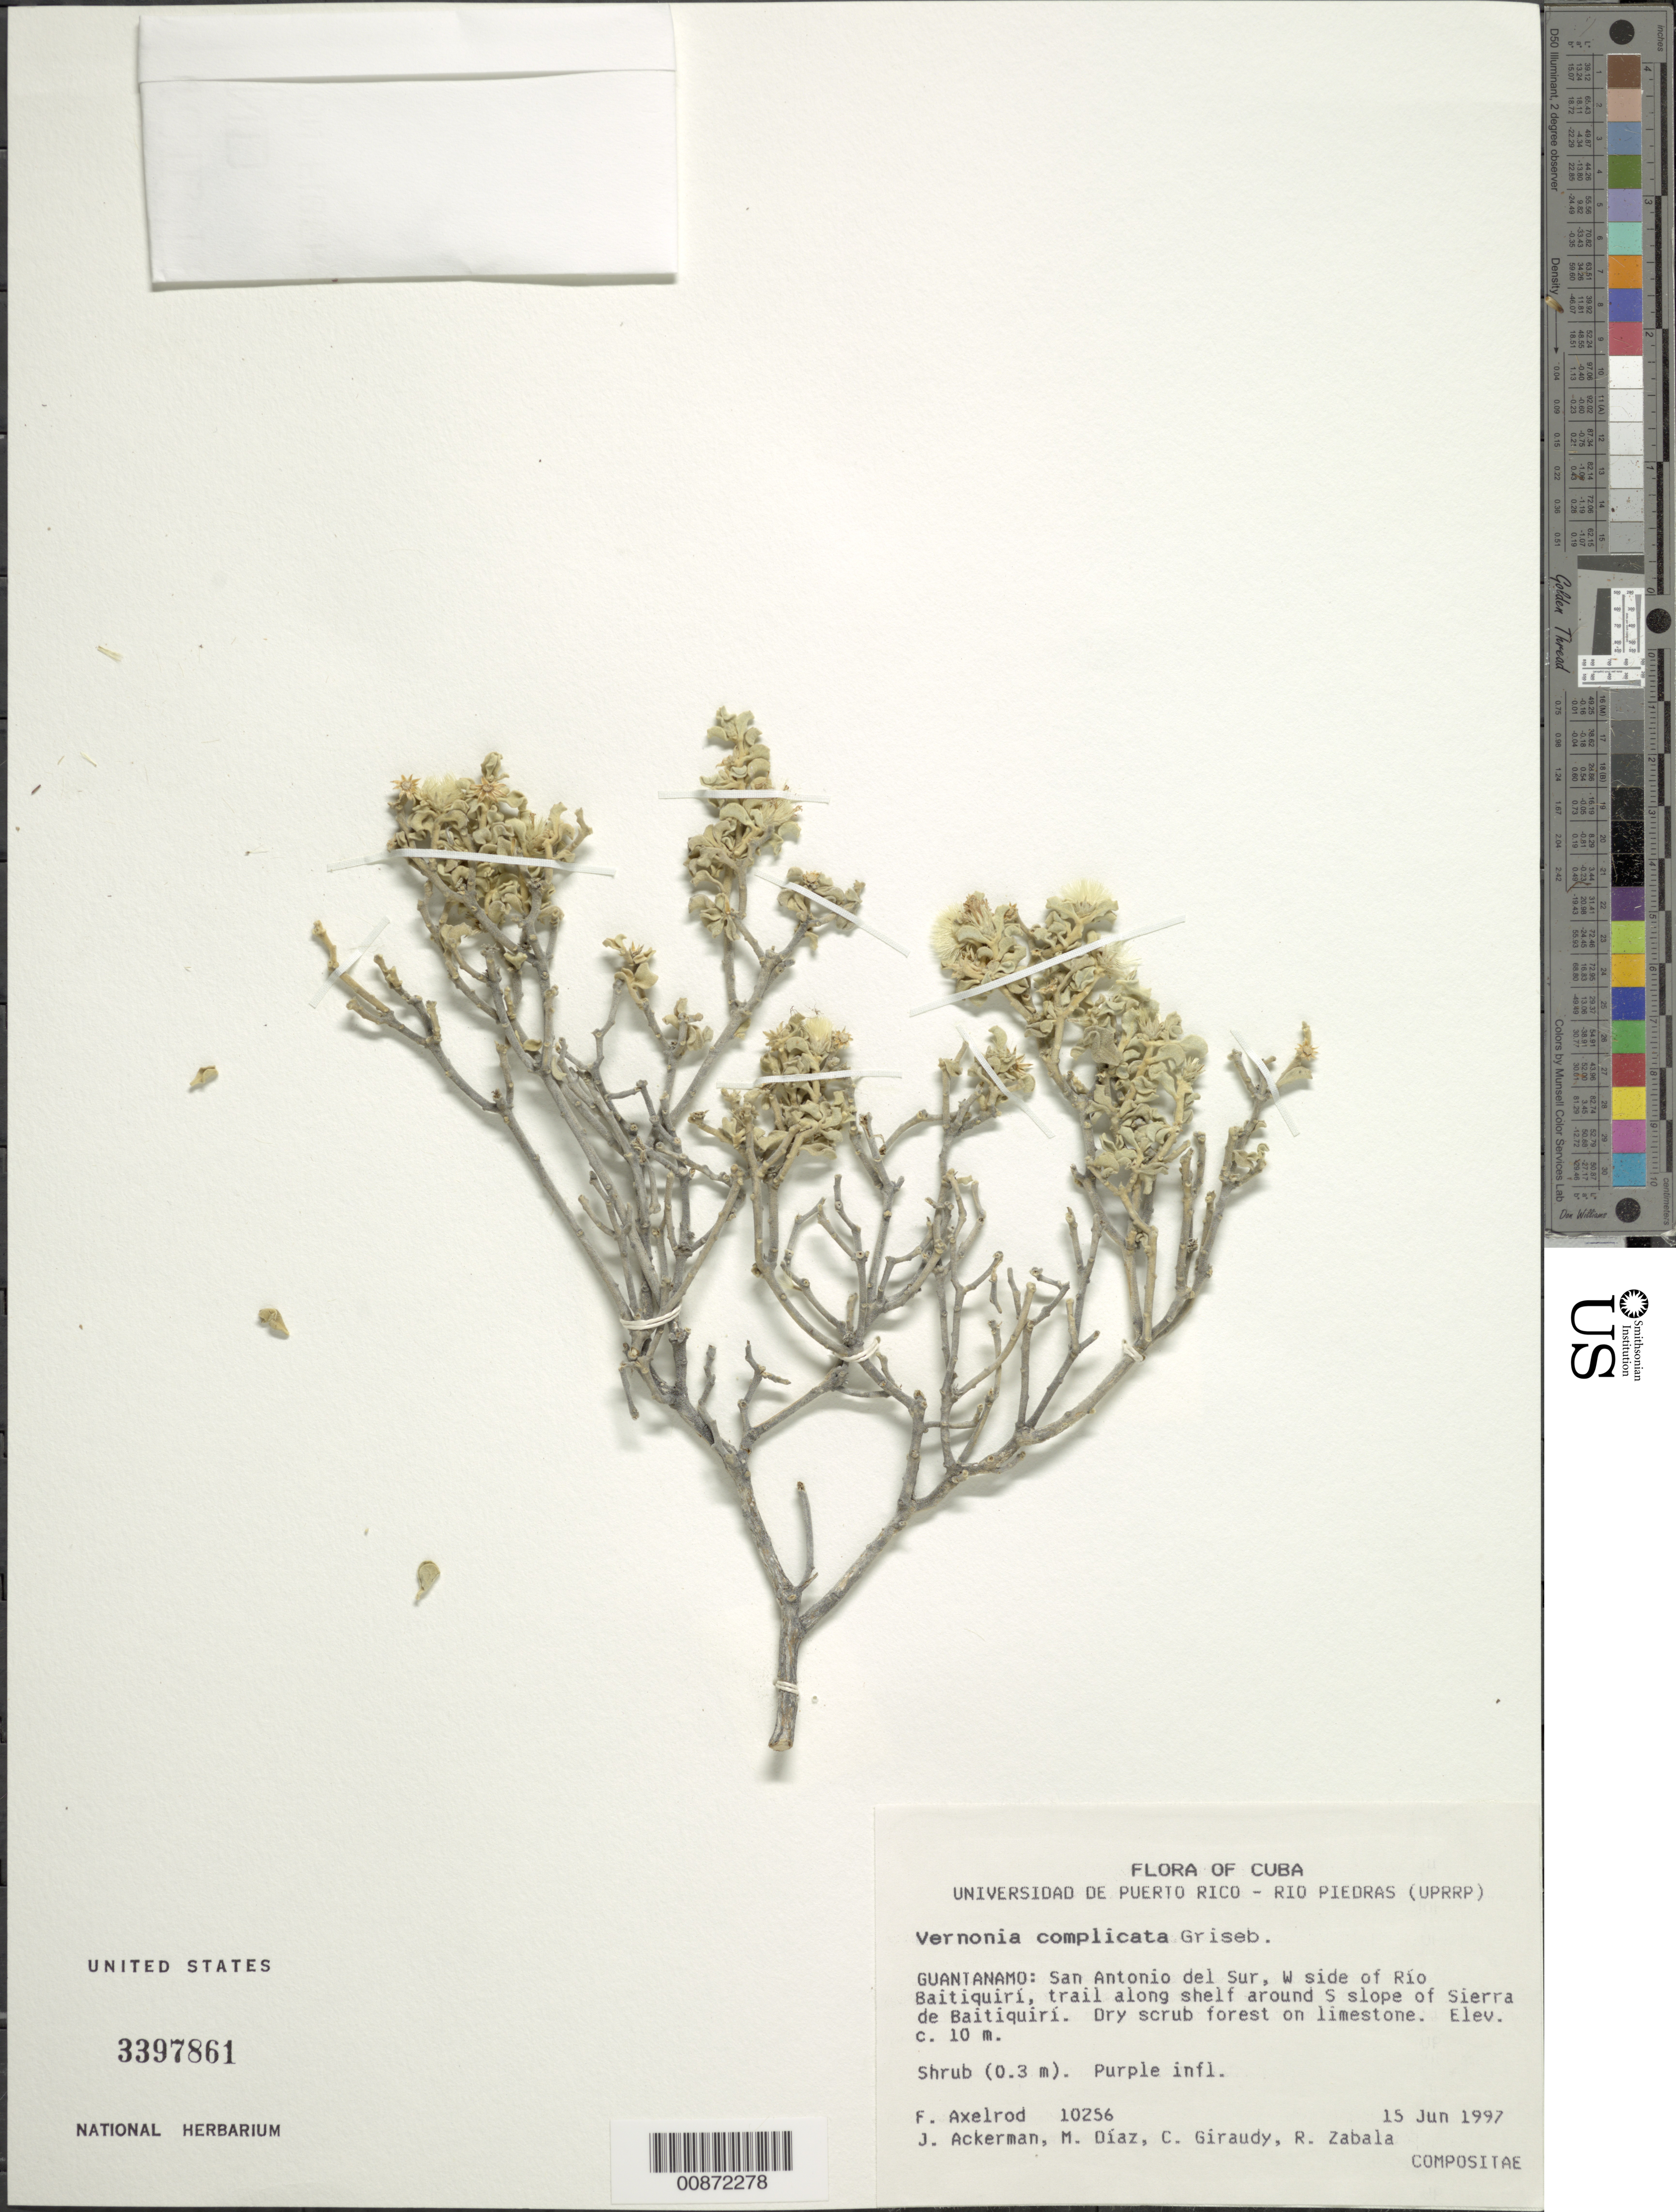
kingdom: Plantae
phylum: Tracheophyta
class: Magnoliopsida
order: Asterales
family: Asteraceae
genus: Lepidaploa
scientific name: Lepidaploa complicata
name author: (Griseb.) H. Rob.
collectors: F. S. Axelrod, J. D. Ackerman, M. Díaz, C. Giraudy & R. Zabala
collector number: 10256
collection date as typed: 15 Jun 1997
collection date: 1997-06-15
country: Cuba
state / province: Guantanamo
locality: San Antonio de Sur, W side of Río Baitiquirí, trail along shelf around S slope of Sierra de Baitiquirí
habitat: Dry scrub forest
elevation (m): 10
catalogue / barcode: US 3397861